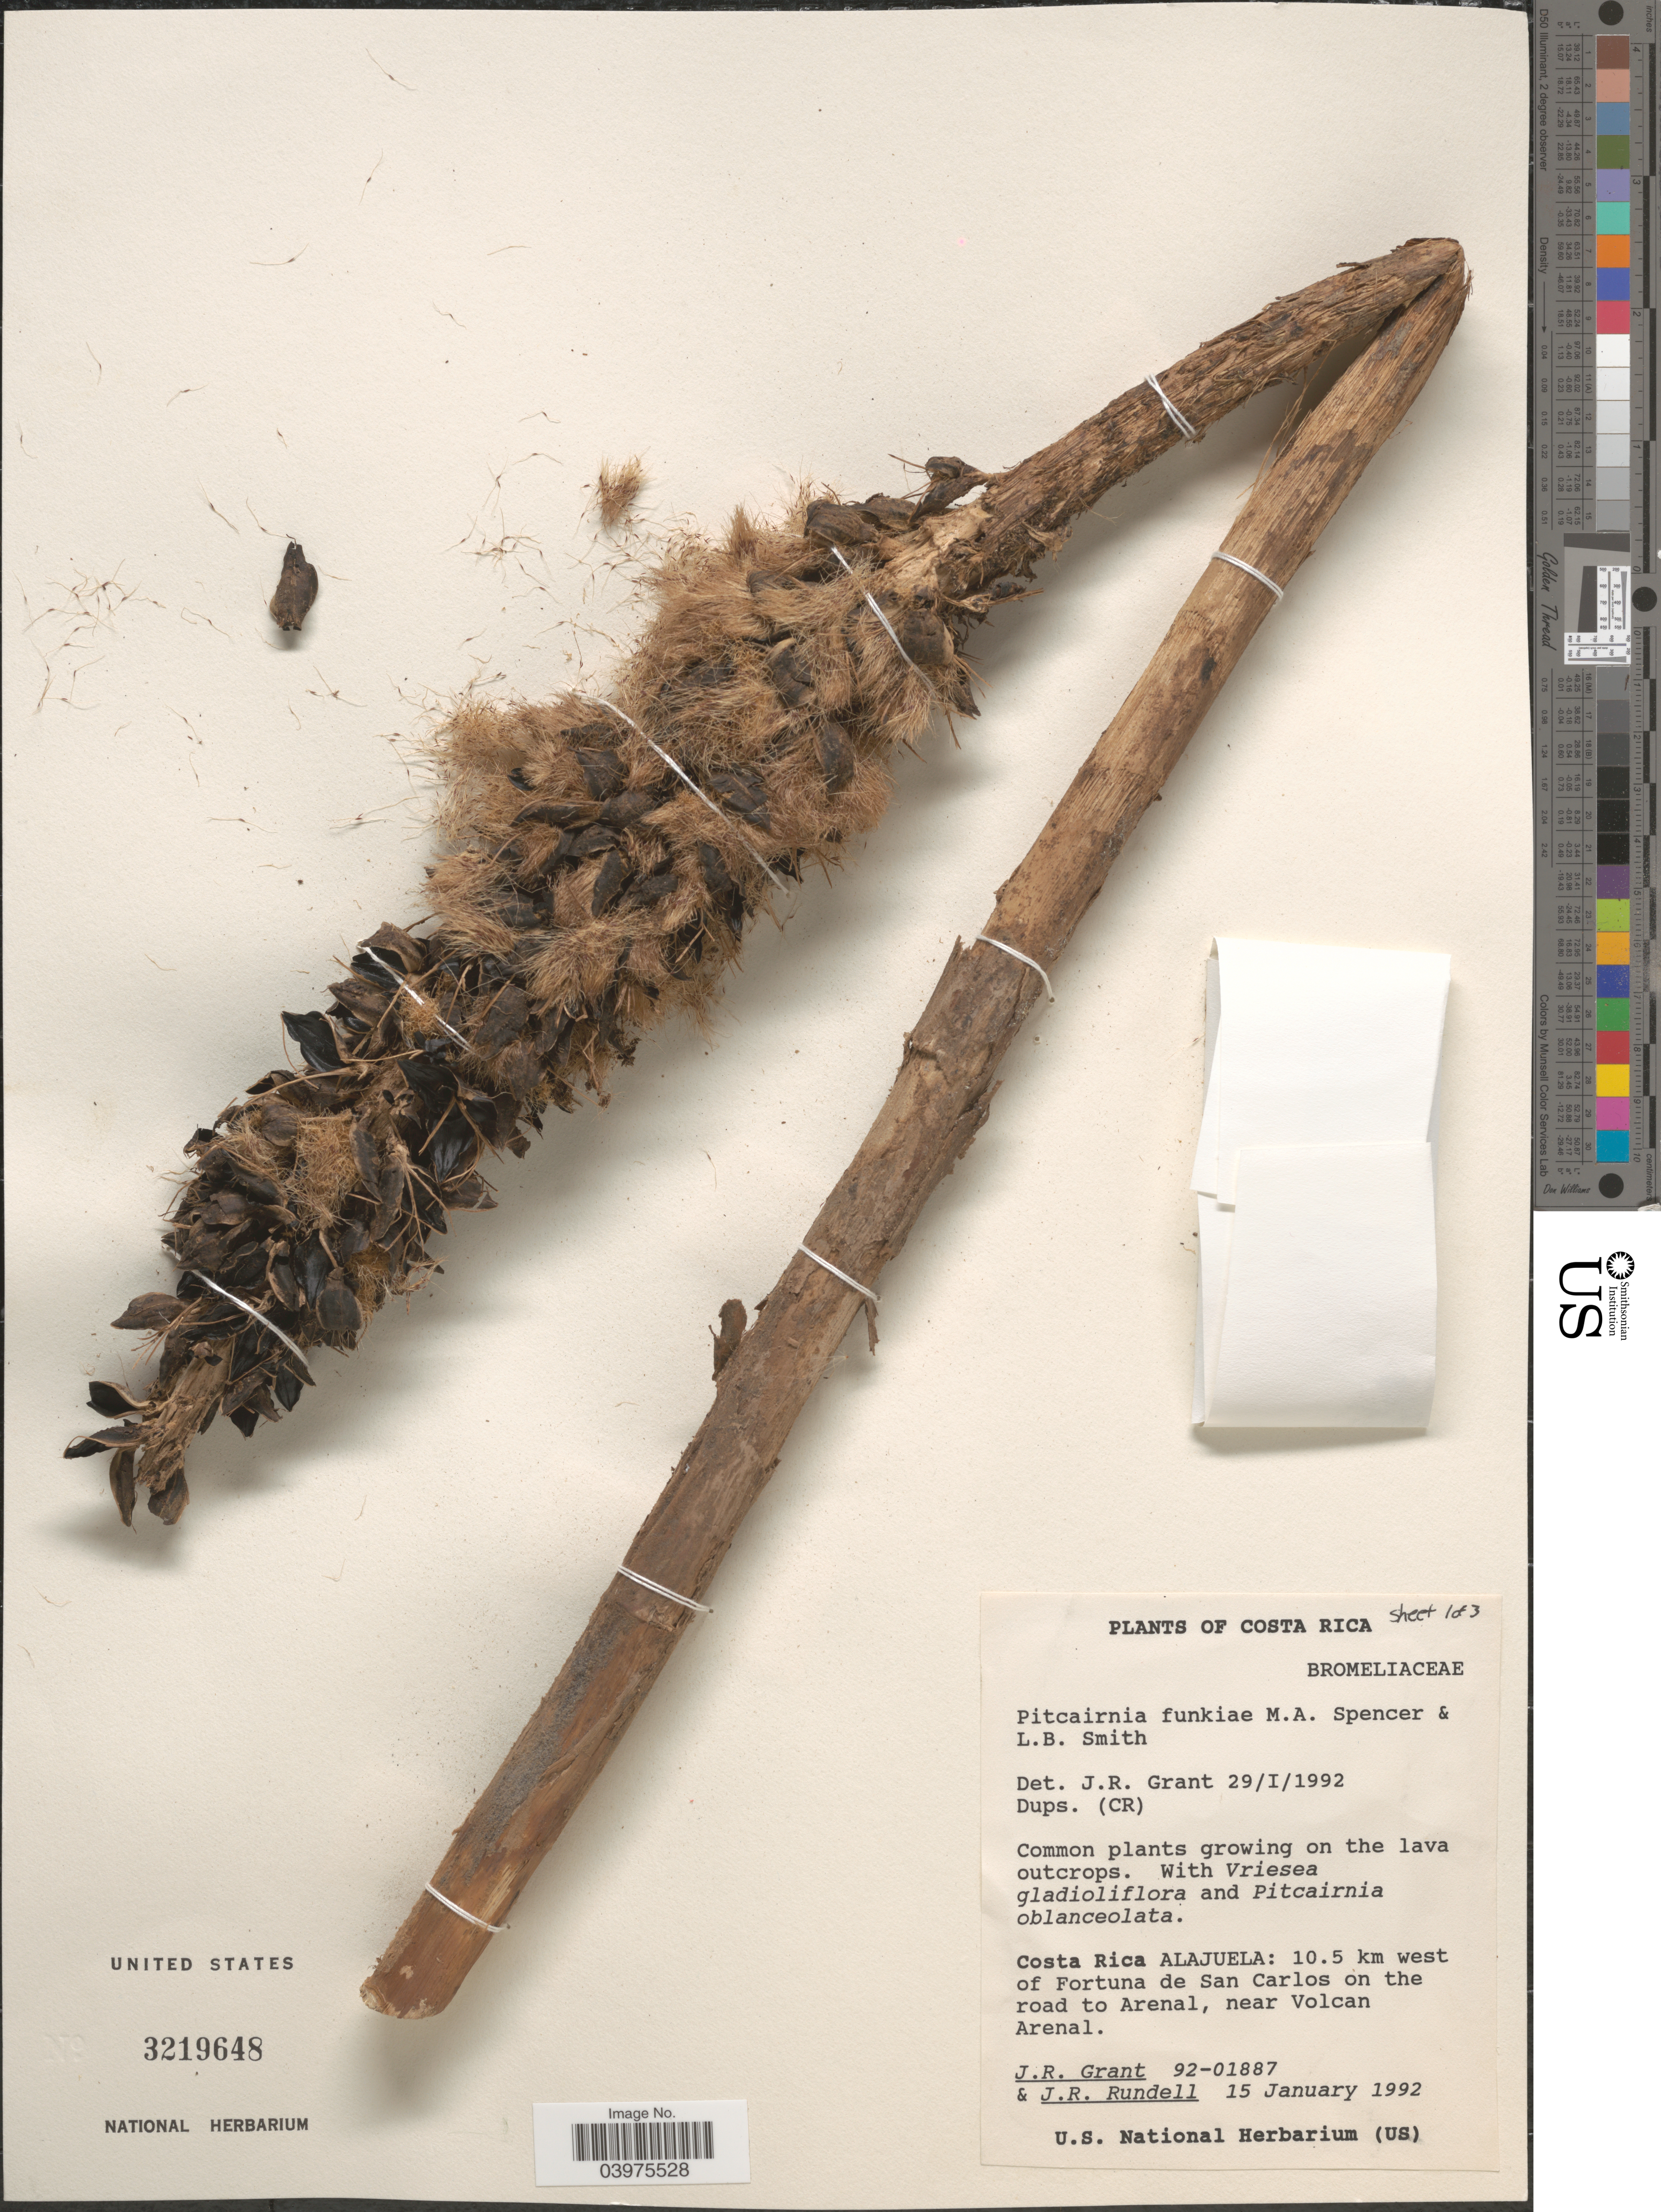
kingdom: Plantae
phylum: Tracheophyta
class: Liliopsida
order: Poales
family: Bromeliaceae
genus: Pitcairnia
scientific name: Pitcairnia funkiae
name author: M.A. Spencer & L.B. Sm.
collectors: J. Grant & J. R. Rundell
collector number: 92-01887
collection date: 1992-01-15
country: Costa Rica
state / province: Alajuela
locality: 10.5 km west of Fortuna de San Carlos on the road to Arenal, near Volcan Arenal.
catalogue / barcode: US 3219648